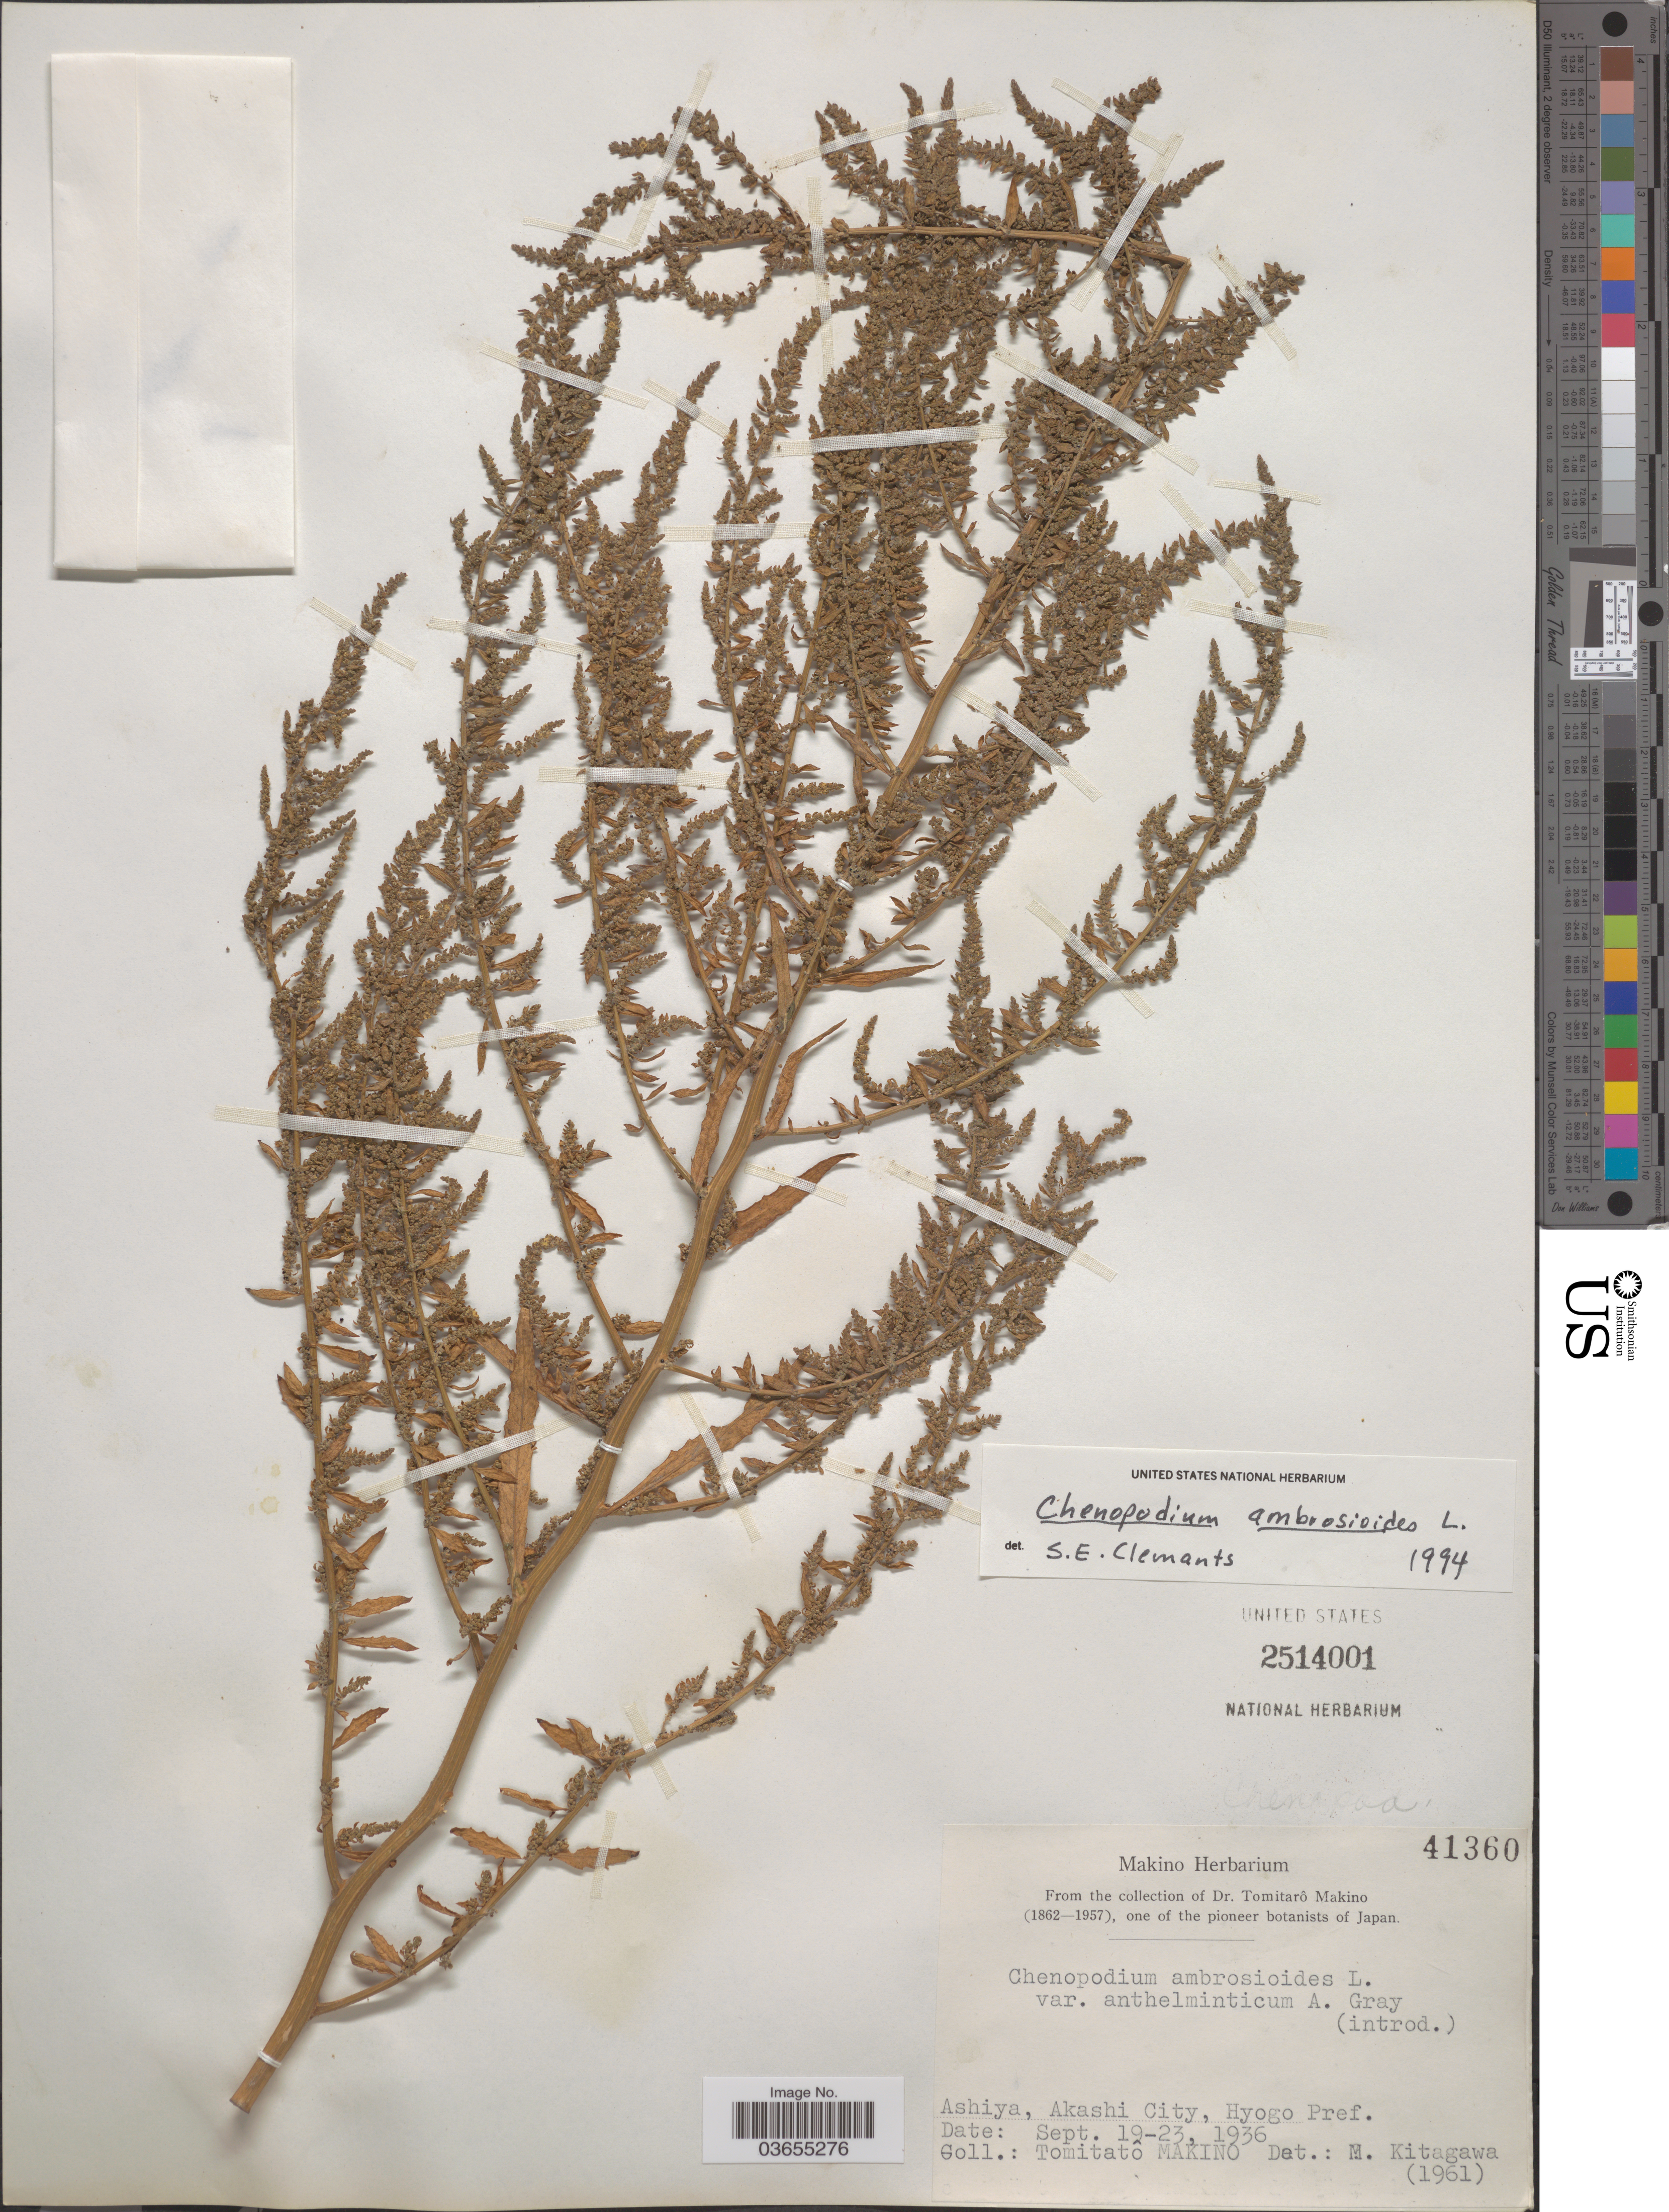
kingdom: Plantae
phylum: Tracheophyta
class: Magnoliopsida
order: Caryophyllales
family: Amaranthaceae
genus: Chenopodium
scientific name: Chenopodium ambrosioides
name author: L.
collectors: T. Makino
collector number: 41360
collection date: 1936-09-19/1936-09-23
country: Japan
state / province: Hyogo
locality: Ashiya, Akashi City, Hyogo Pref.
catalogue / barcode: US 2514001